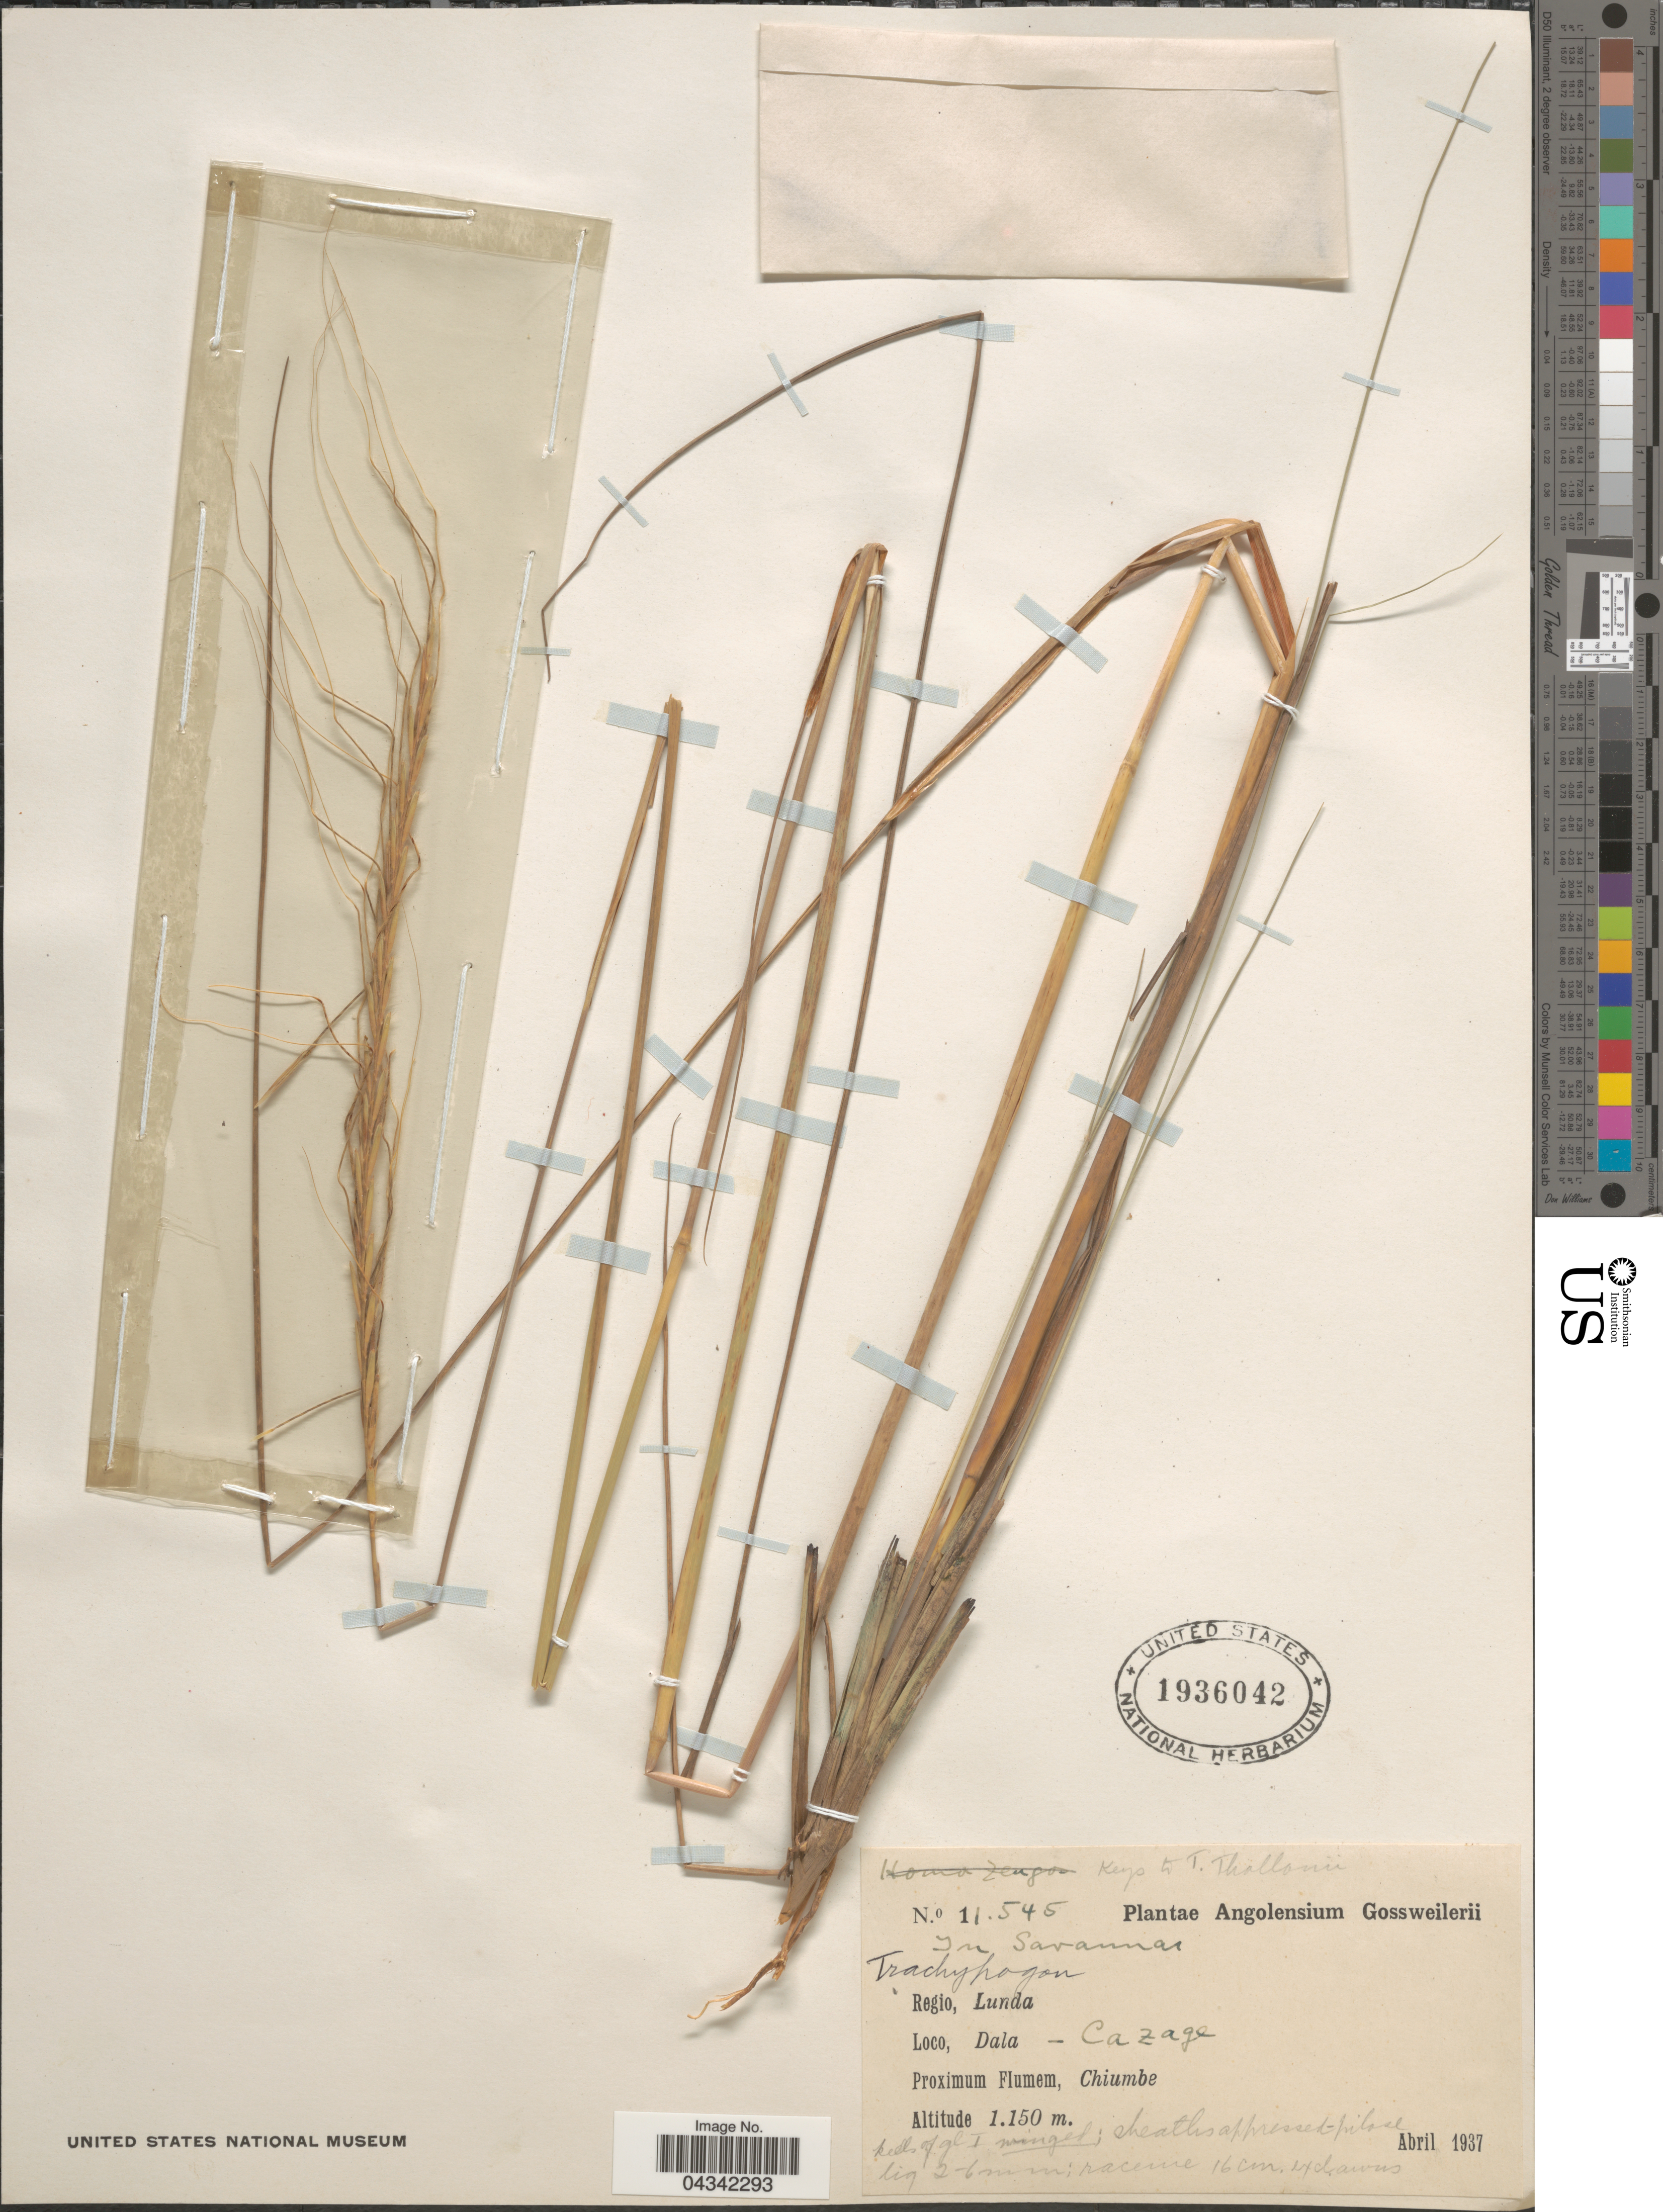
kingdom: Plantae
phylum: Tracheophyta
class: Liliopsida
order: Poales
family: Poaceae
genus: Trachypogon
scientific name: Trachypogon spicatus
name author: (L. f.) Kuntze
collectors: -. Gossweiler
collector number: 11545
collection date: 1937-04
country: Angola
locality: Angolensium. Regio, Lunda. Dala-Cazage. Proximum Flumem, Chiumbe.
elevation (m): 1150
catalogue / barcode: US 1936042